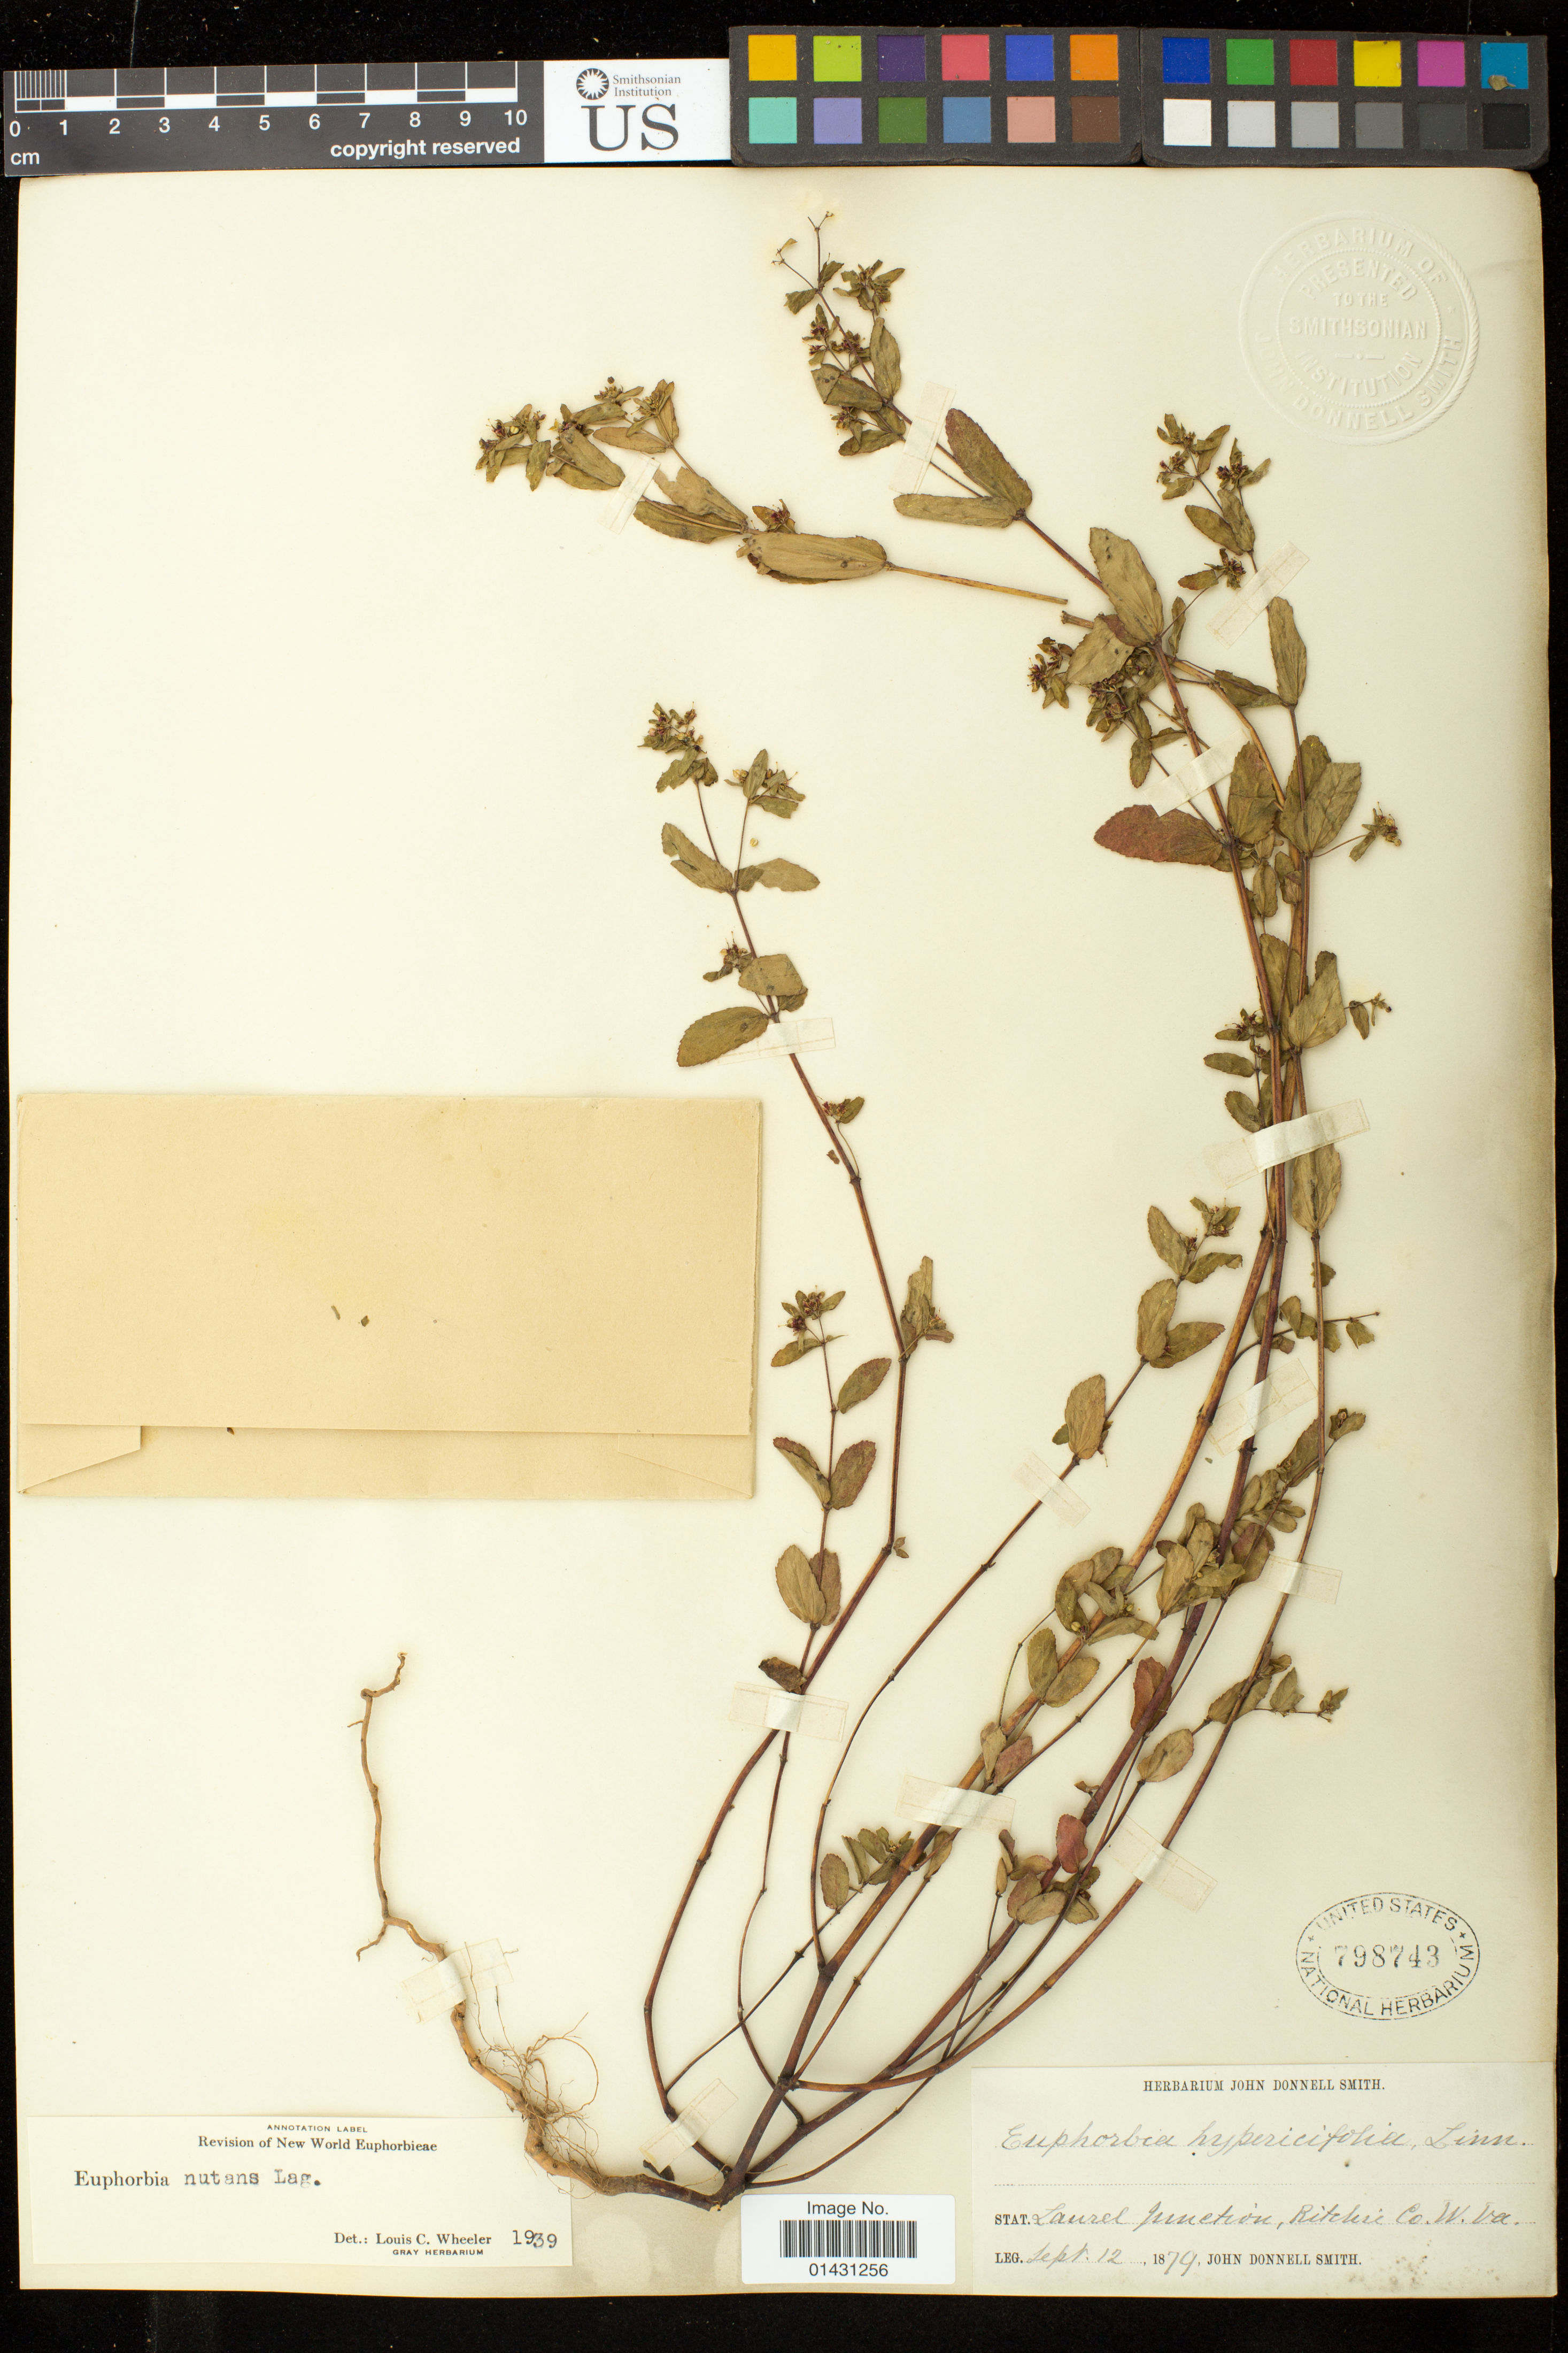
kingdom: Plantae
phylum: Tracheophyta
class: Magnoliopsida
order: Malpighiales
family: Euphorbiaceae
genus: Euphorbia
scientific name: Euphorbia maculata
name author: L.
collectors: J. D. Smith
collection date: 1879-09-12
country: United States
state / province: West Virginia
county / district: Ritchie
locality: Laurel Junction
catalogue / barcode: US 798743